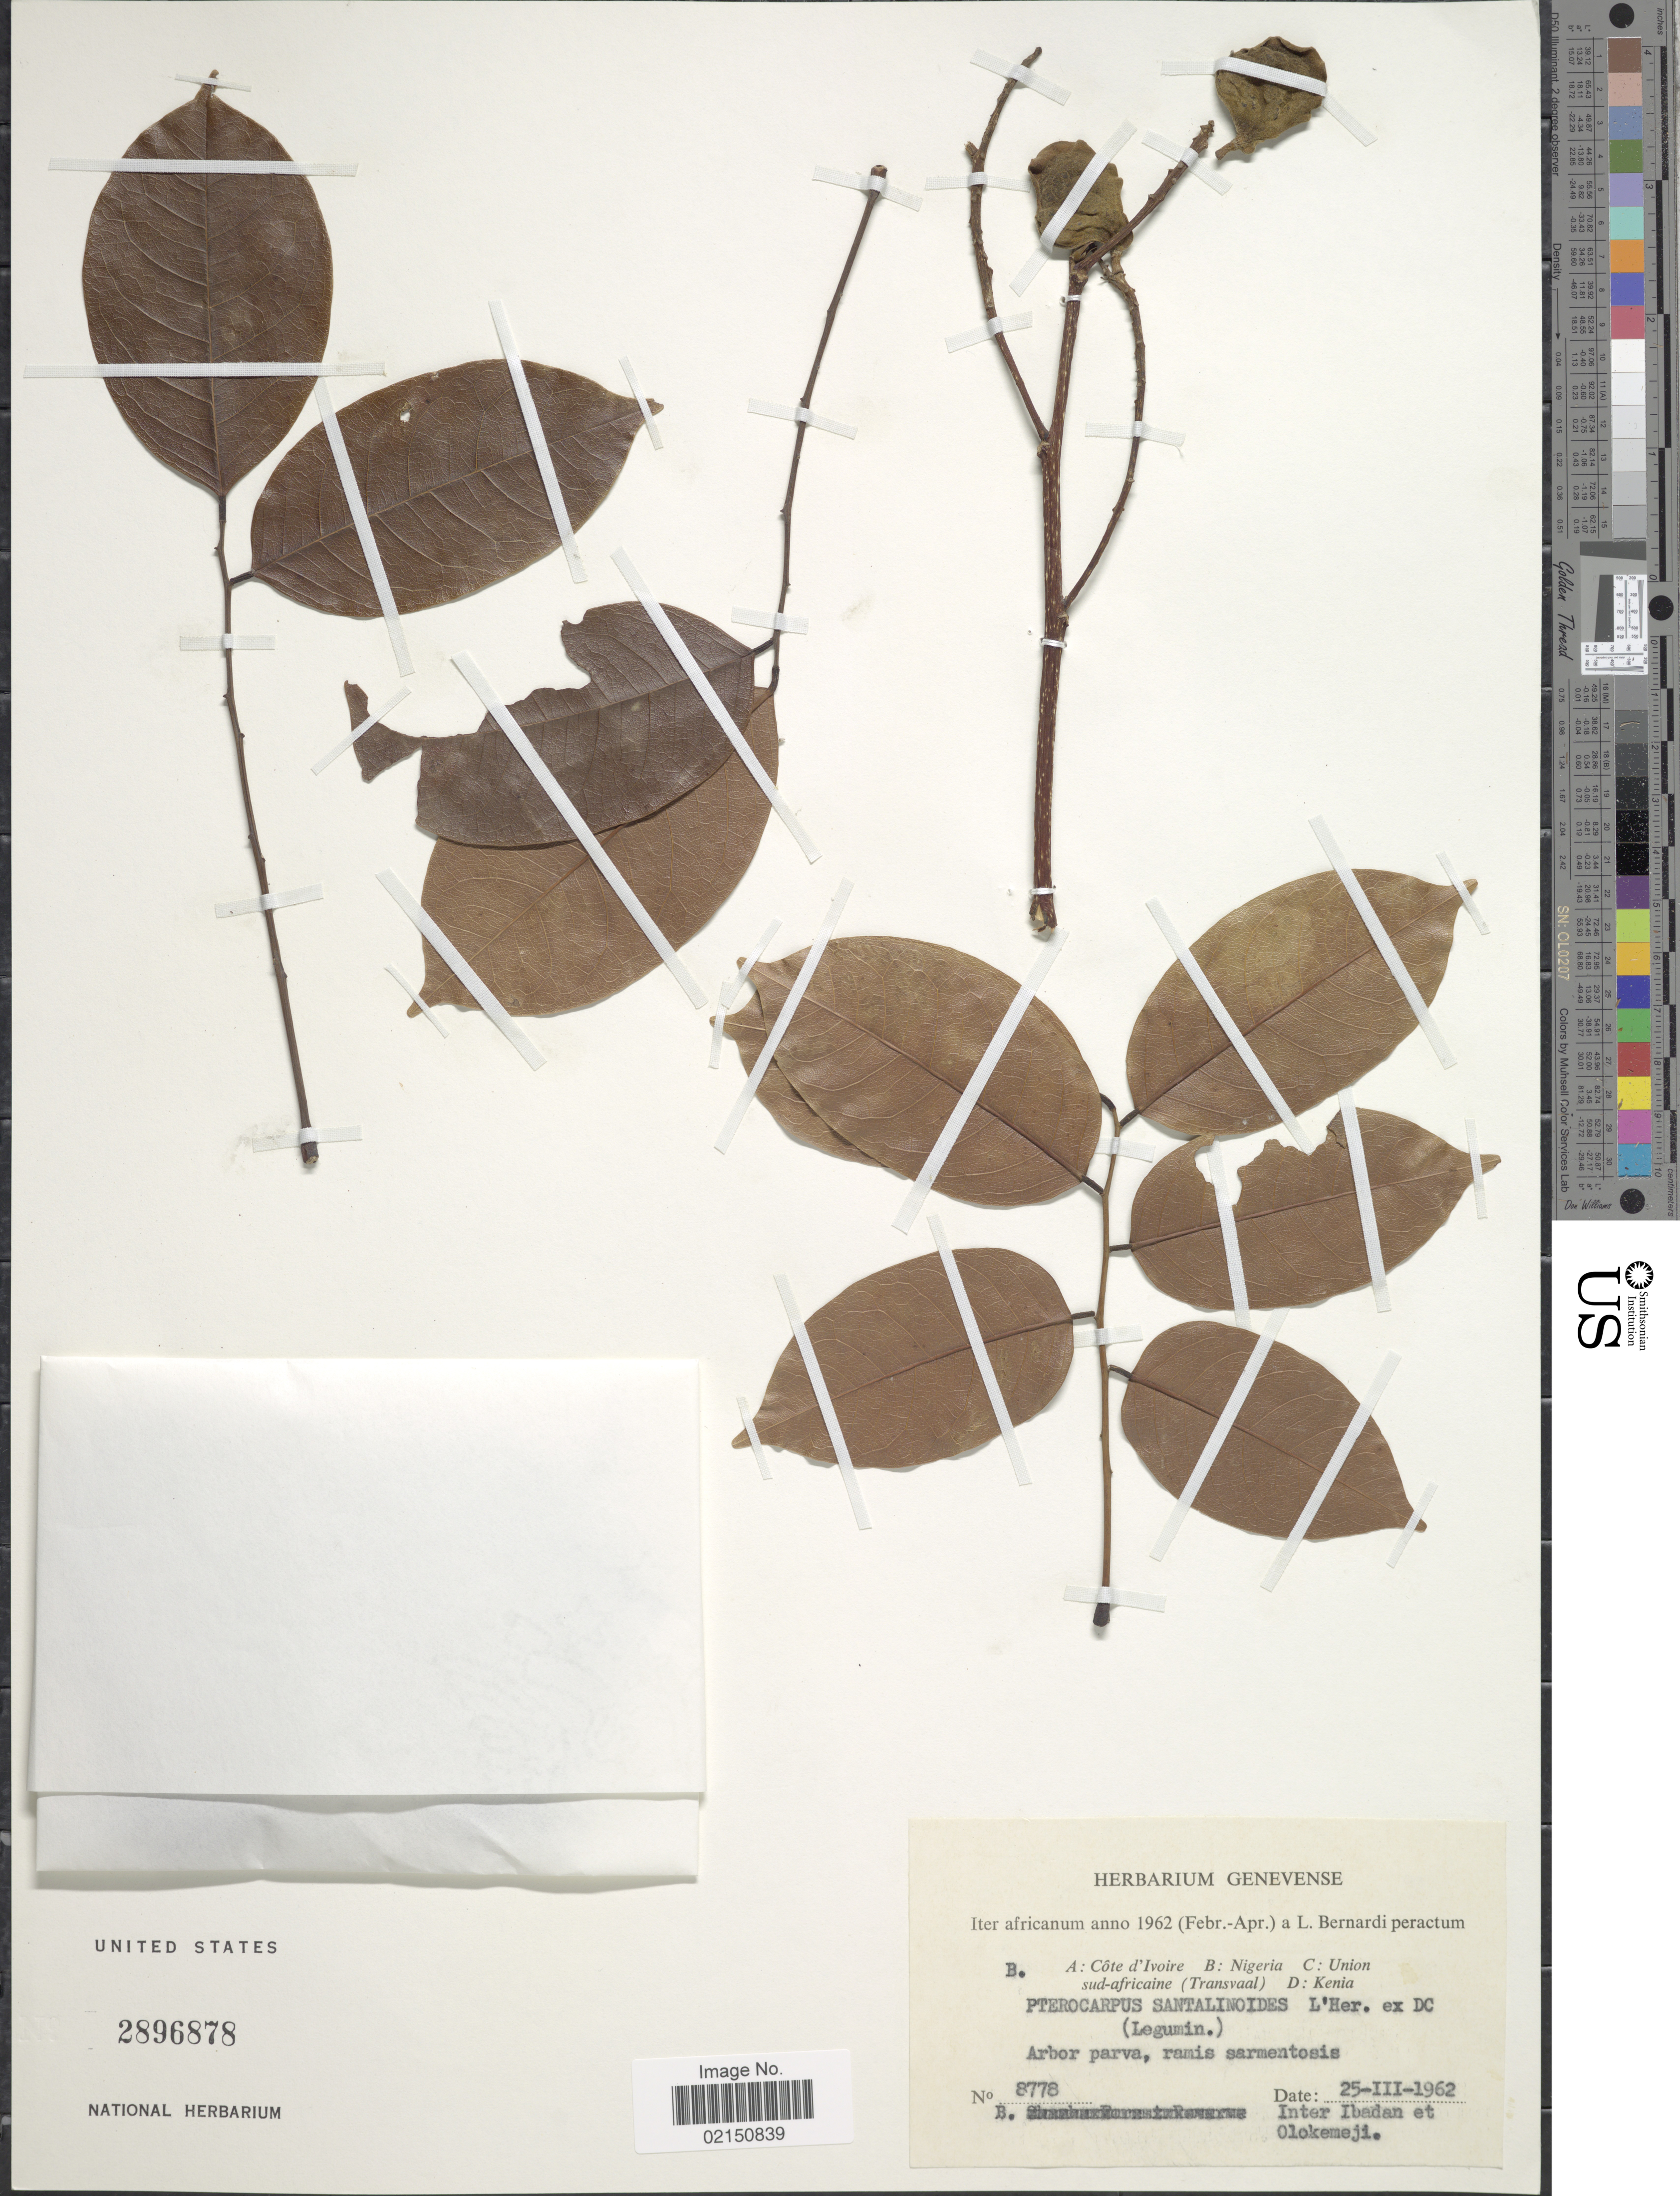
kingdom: Plantae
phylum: Tracheophyta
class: Magnoliopsida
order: Fabales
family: Fabaceae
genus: Pterocarpus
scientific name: Pterocarpus santalinoides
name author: L'Hér. ex DC.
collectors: L. Bernardi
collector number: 8778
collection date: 1962-03-25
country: Nigeria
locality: Inter Ibadan et Olokemeji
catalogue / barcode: US 2896878